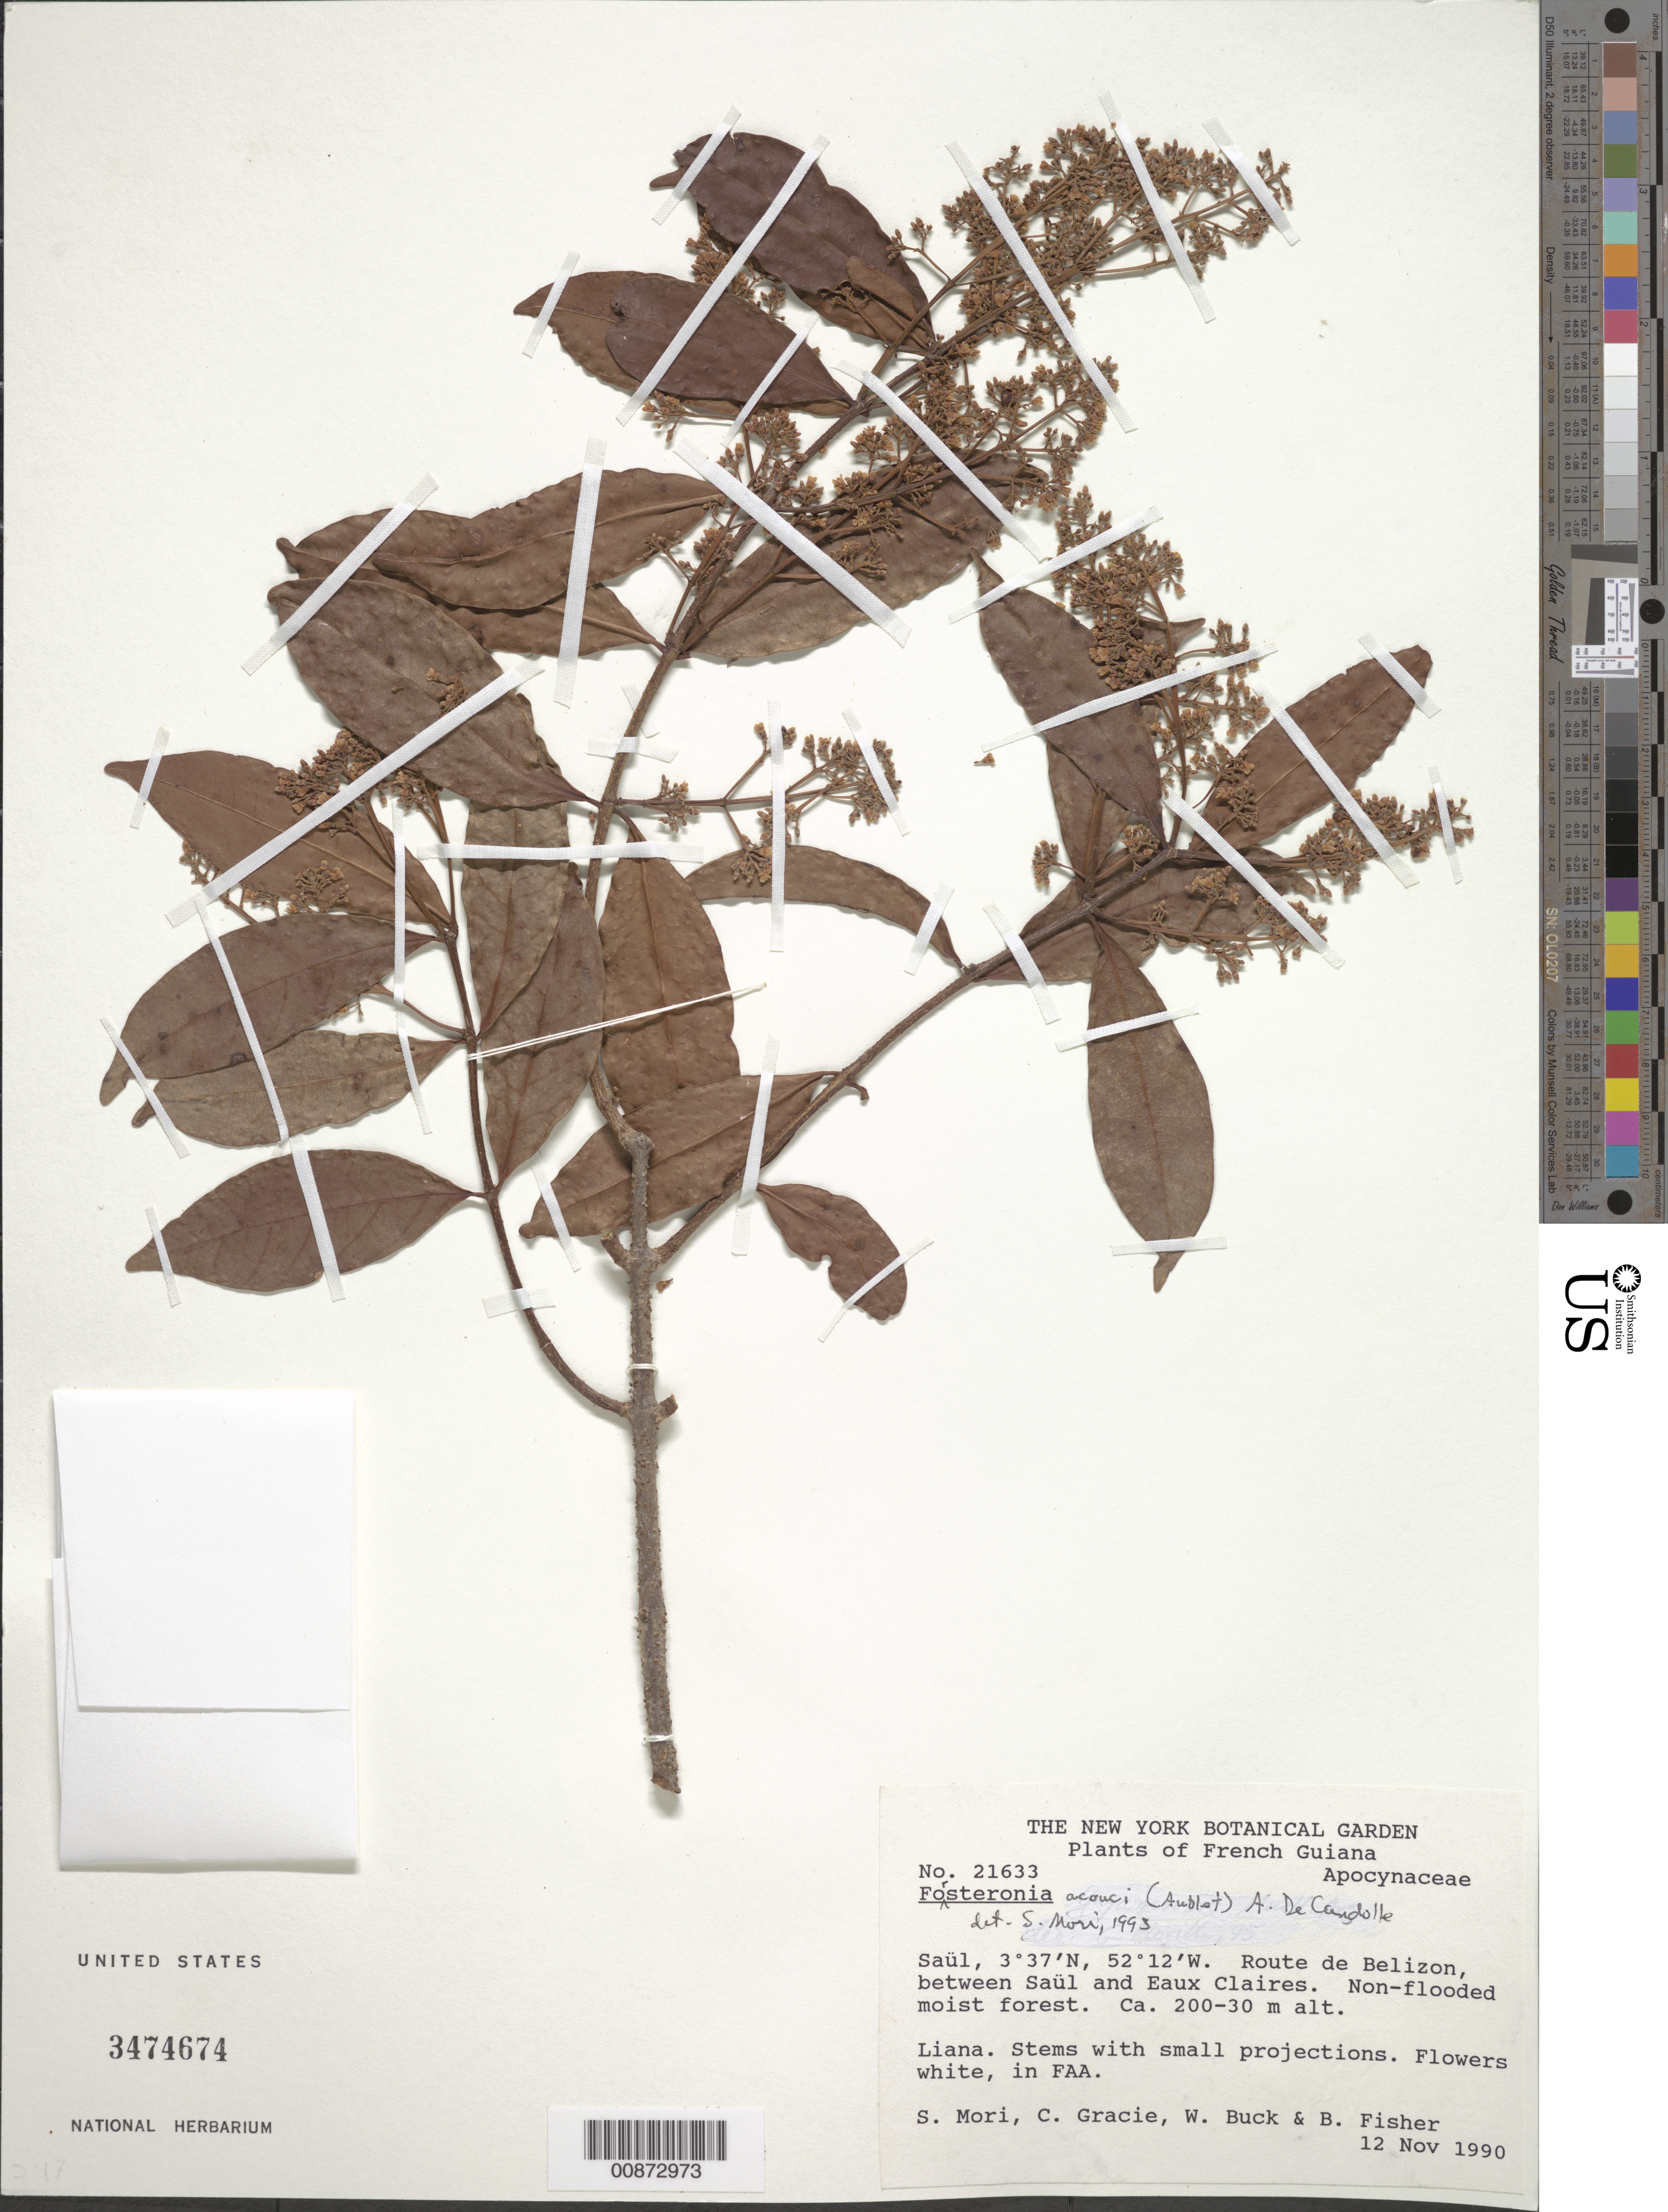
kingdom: Plantae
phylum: Tracheophyta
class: Magnoliopsida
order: Gentianales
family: Apocynaceae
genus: Forsteronia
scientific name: Forsteronia acouci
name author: (Aubl.) A. DC.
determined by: Mori, Scott A.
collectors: S. Mori, C. A. Gracie, W. Buck & B. Fisher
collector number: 21633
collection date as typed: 12-Nov-90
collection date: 1990-11-12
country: French Guiana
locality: Saül, Route de Bélizon, between Saül and Eaux Claires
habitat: Non-flooded moist forest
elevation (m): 200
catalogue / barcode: US 3474674